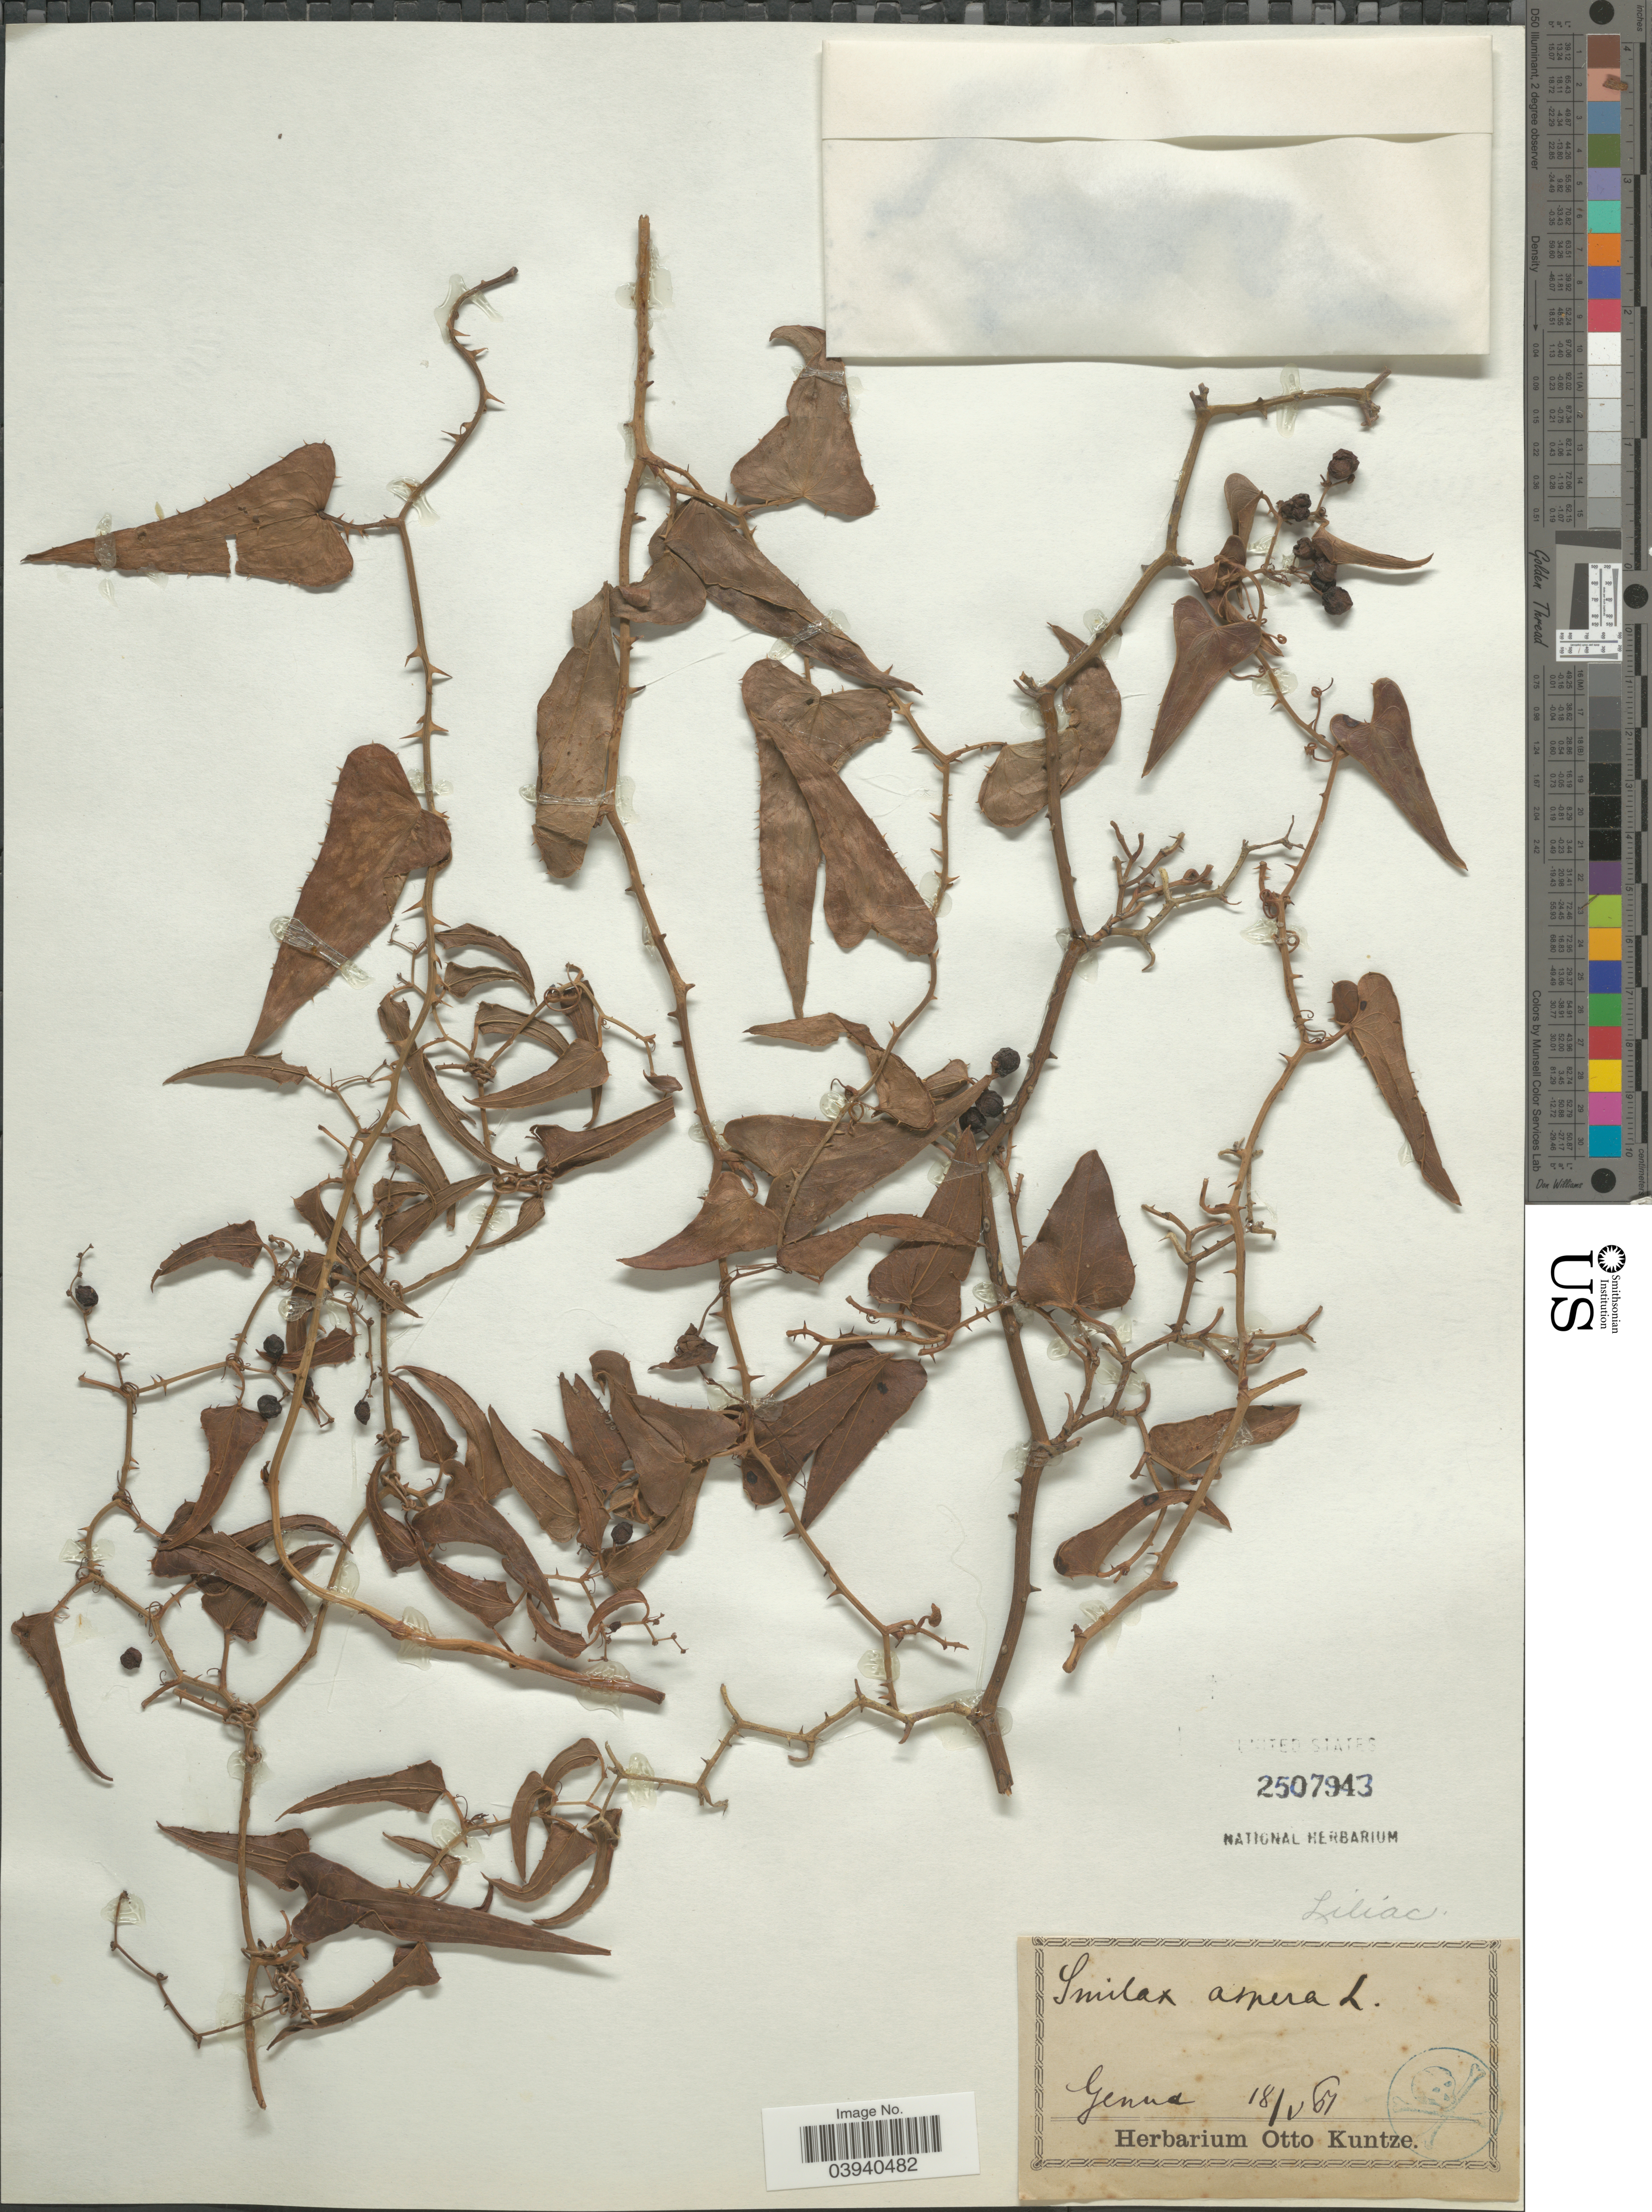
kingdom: Plantae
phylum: Tracheophyta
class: Liliopsida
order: Liliales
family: Smilacaceae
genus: Smilax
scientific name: Smilax aspera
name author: L.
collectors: ex herb. Otto Kuntze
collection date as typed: Transcribed d/m/y: 18/5/67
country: Italy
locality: Genua.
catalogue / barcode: US 2507943